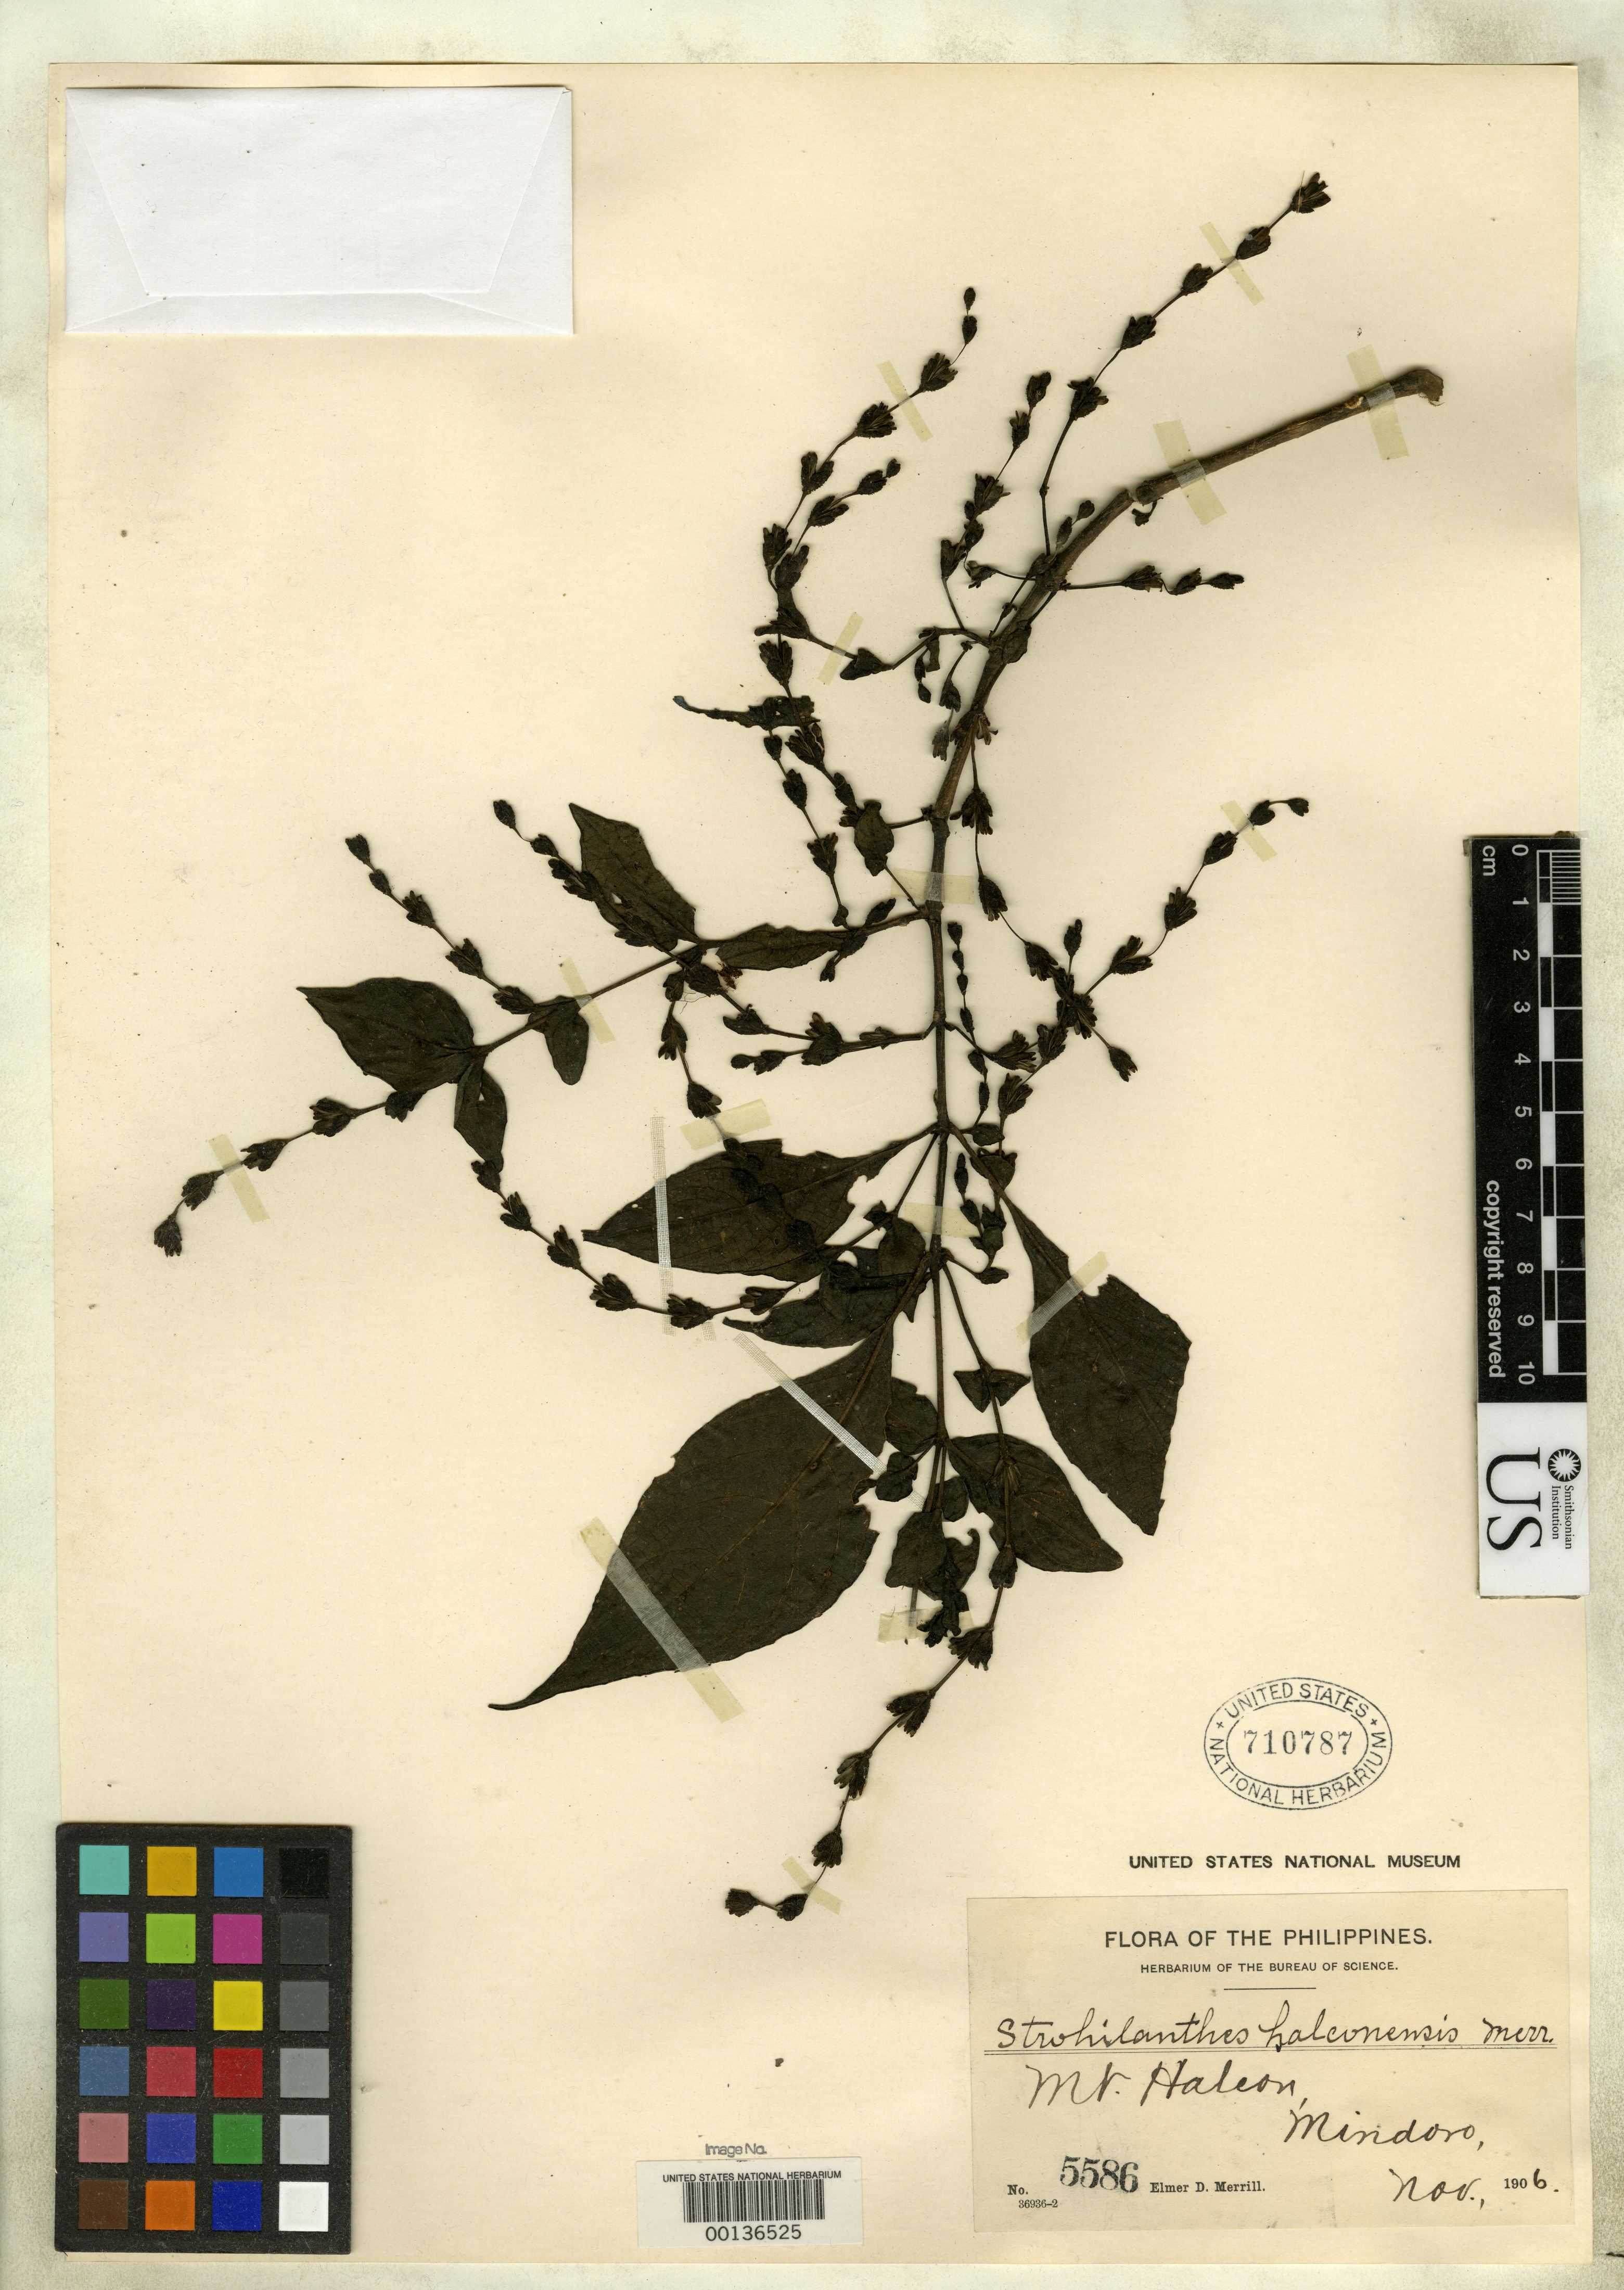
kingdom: Plantae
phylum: Tracheophyta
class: Magnoliopsida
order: Lamiales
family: Acanthaceae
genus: Strobilanthes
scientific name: Strobilanthes halconensis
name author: Merr.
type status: Isotype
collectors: E. D. Merrill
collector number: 5586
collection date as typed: Nov 1906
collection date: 1906-11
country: Philippines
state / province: Mimaropa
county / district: Mindoro Oriental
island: Mindoro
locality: Mt. Halcon.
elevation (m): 900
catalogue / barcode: US 710787